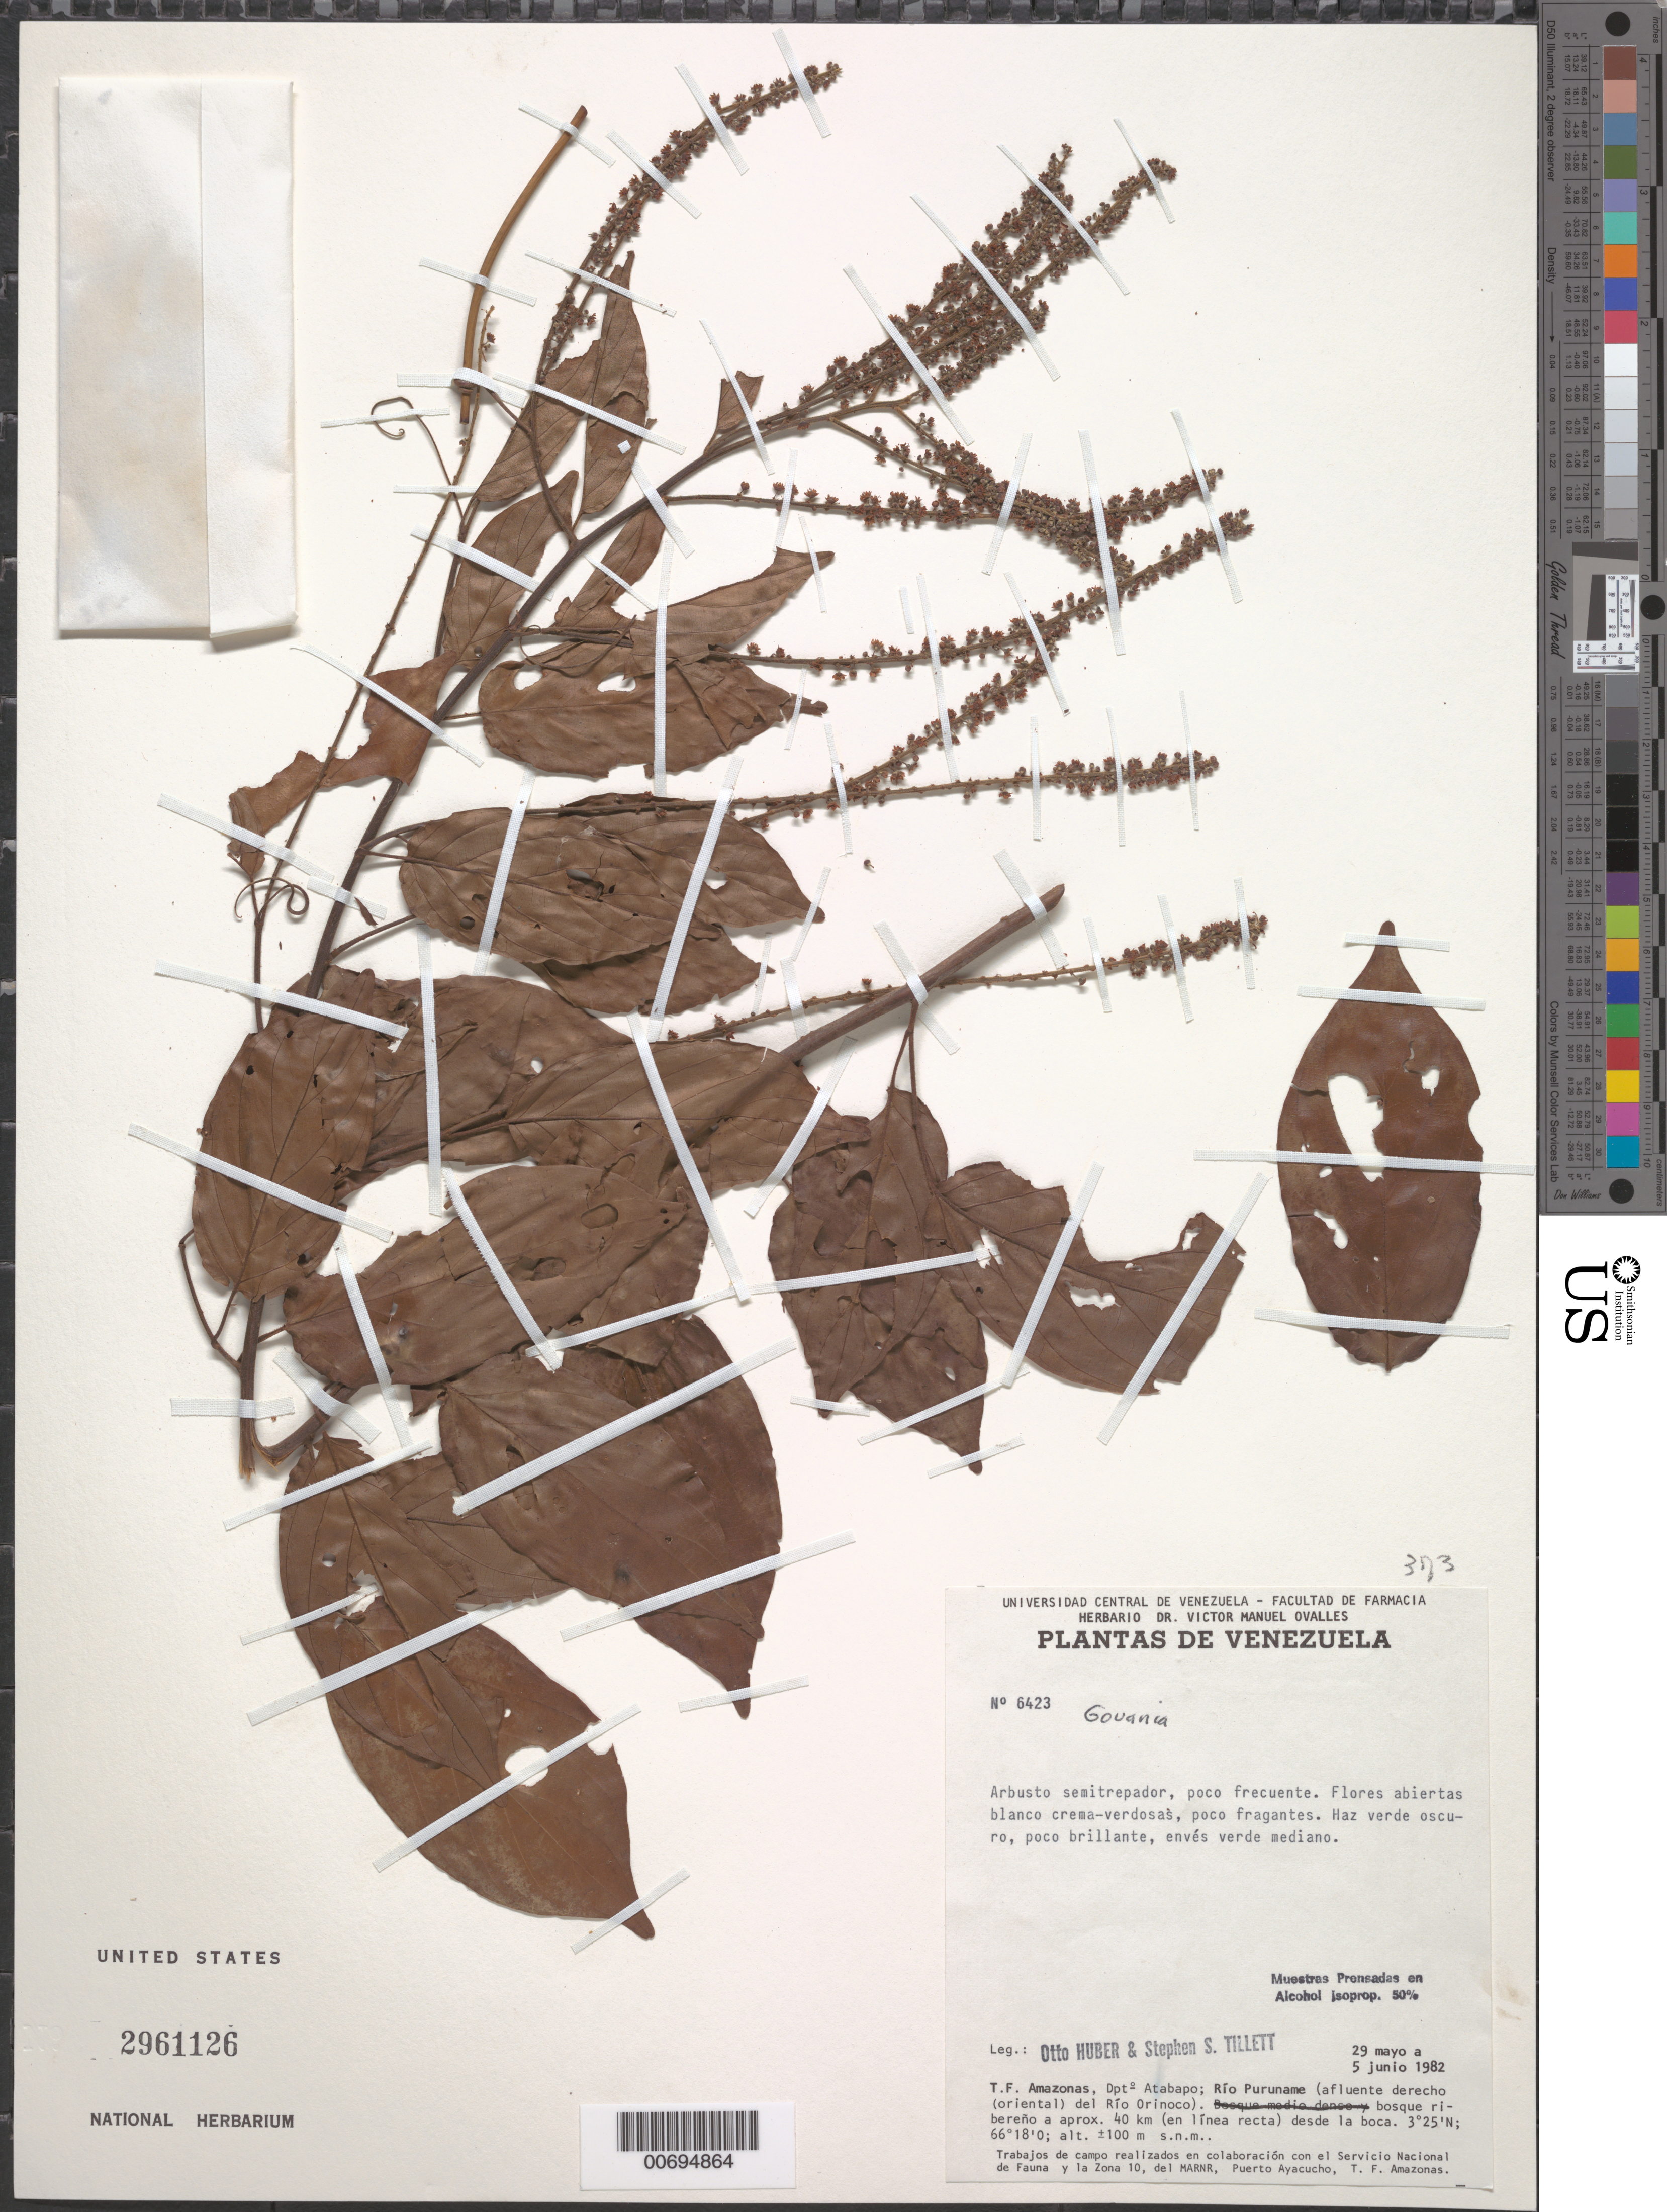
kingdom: Plantae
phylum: Tracheophyta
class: Magnoliopsida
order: Rosales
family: Rhamnaceae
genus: Gouania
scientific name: Gouania frangulifolia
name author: (Willd. ex Roem. & Schult.) Radlk.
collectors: O. Huber & S. S. Tillett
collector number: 6423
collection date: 1982-05-29/1982-06-05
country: Venezuela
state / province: Amazonas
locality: T. F. Amazonas, Dptº Atabapo: Río Puruname (afluente derecho (oriental) del Río Orinoco). Bosque ribereño a aprox. 40 km (en línea recta) desde la boca.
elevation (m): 100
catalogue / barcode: US 2961126